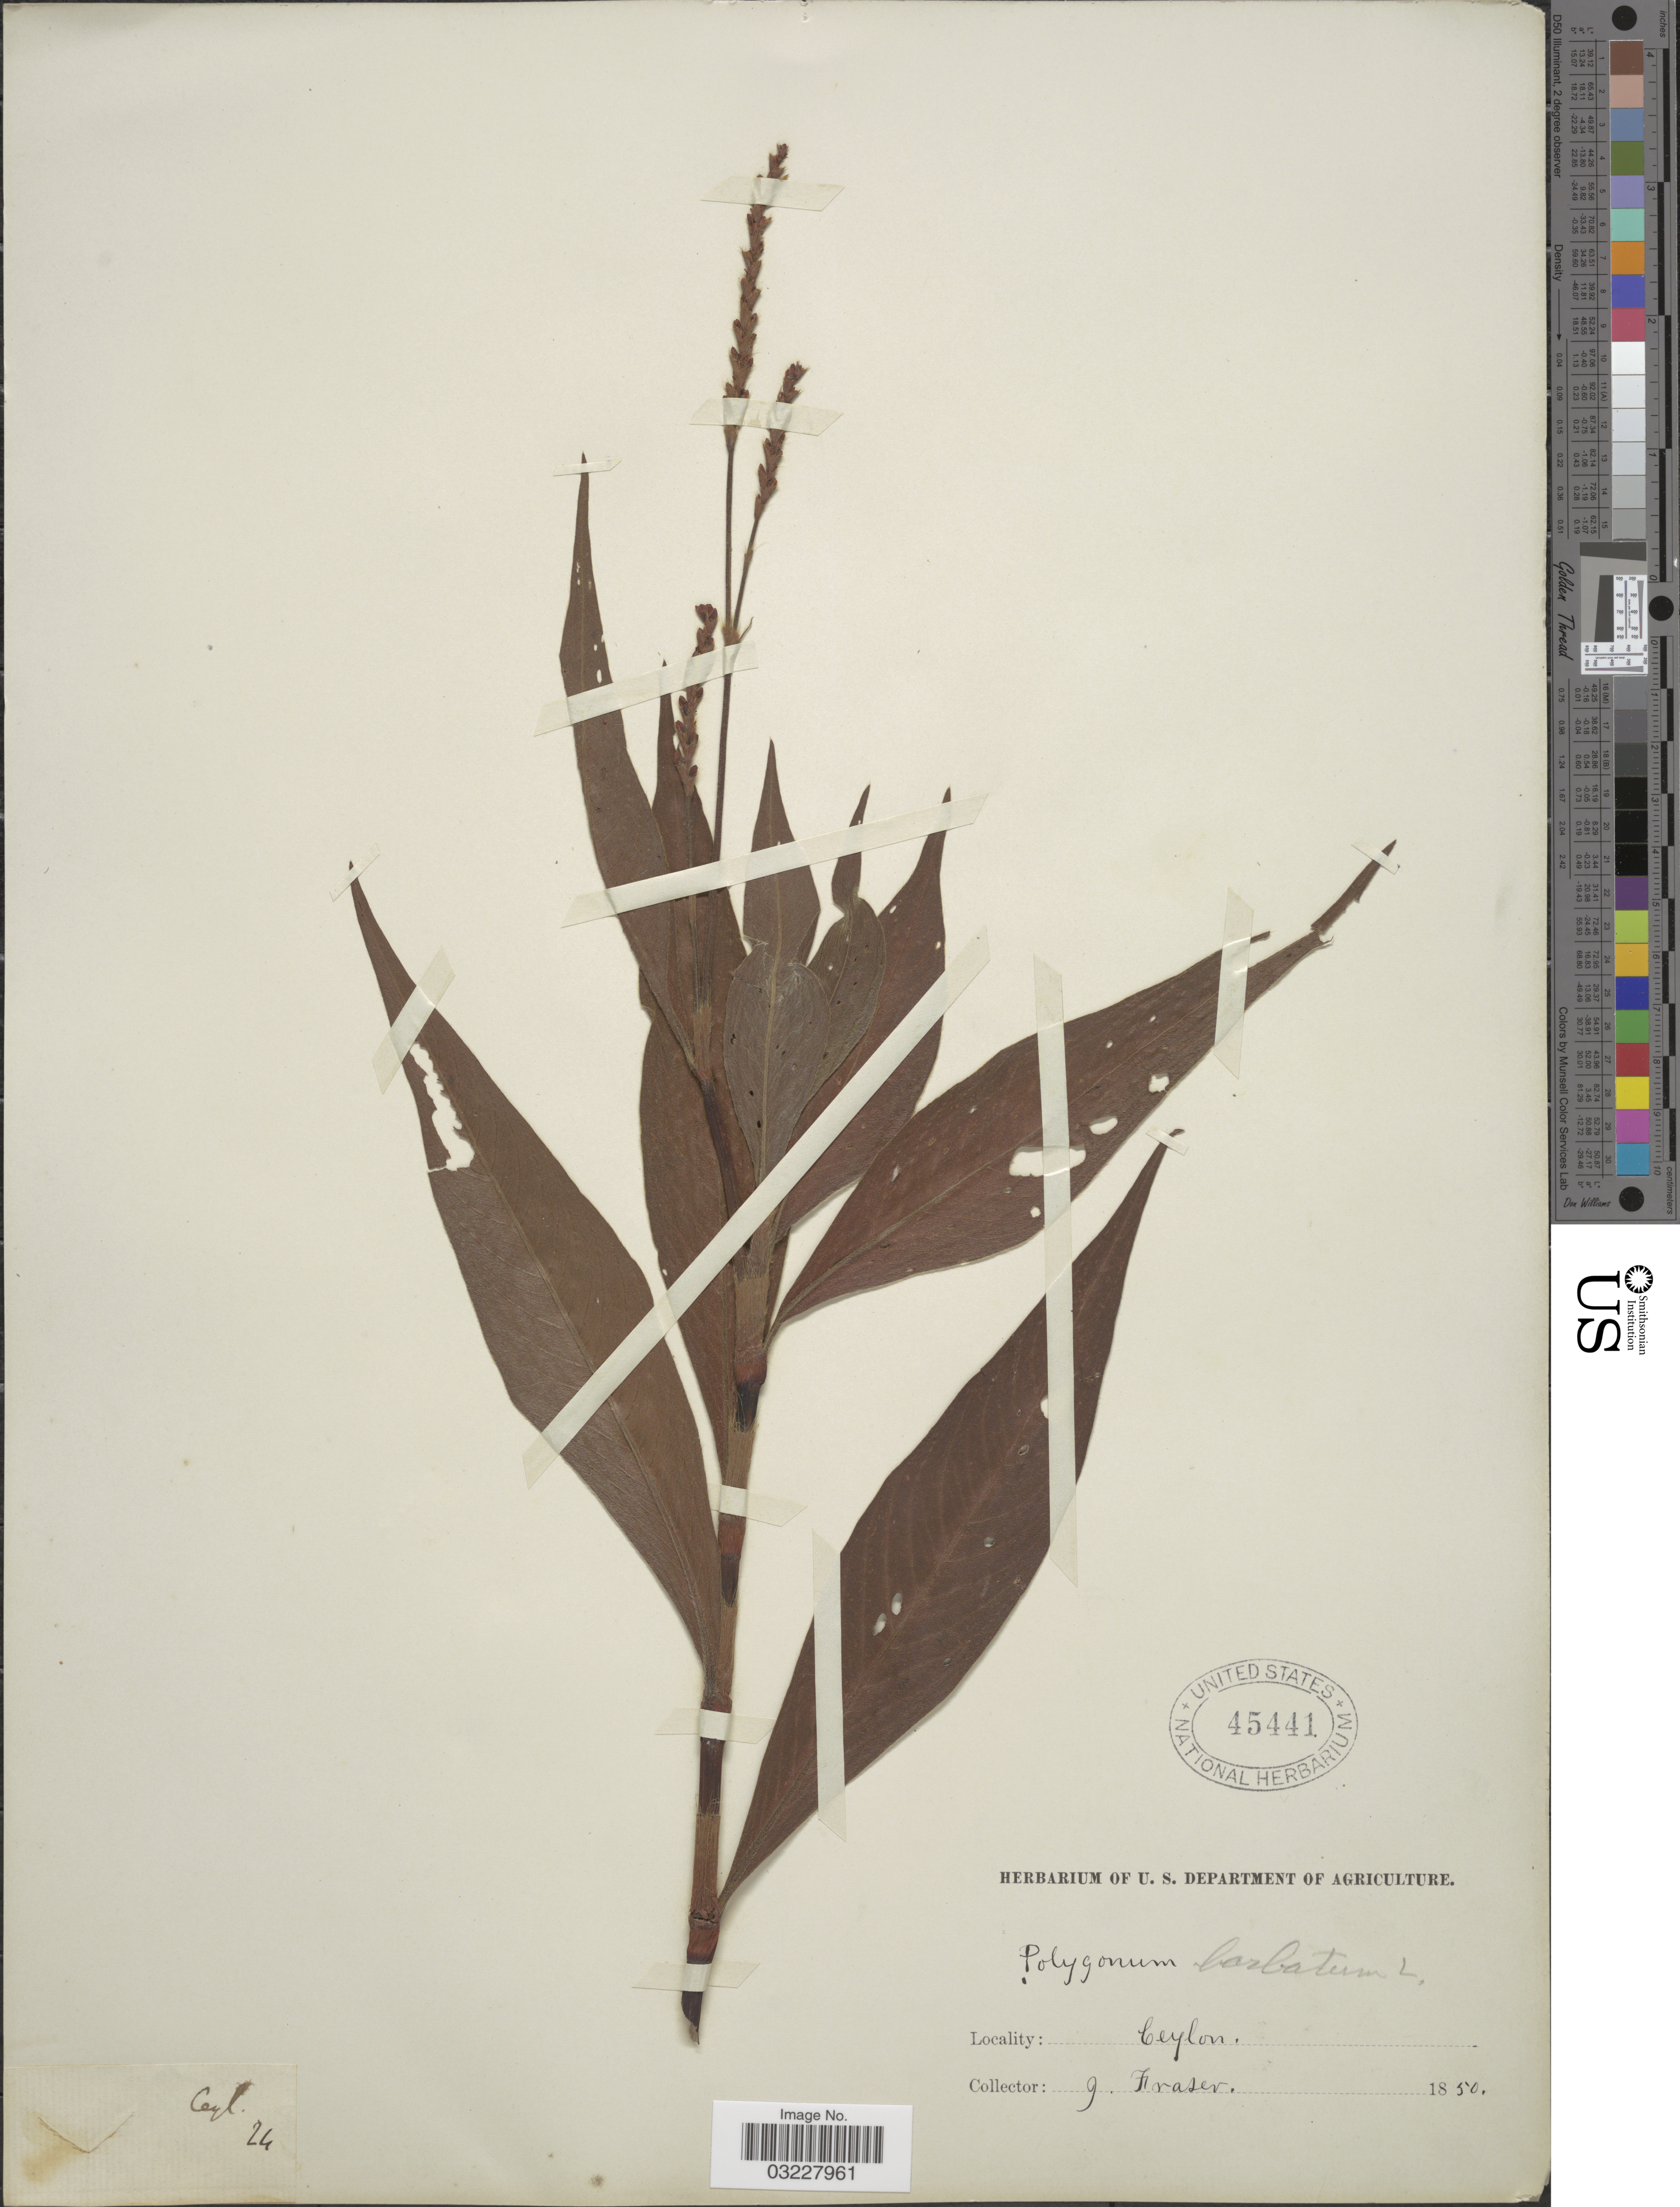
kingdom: Plantae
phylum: Tracheophyta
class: Magnoliopsida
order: Caryophyllales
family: Polygonaceae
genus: Polygonum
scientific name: Polygonum barbatum var. barbatum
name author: L.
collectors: J. Fraser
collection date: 1850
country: Sri Lanka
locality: Ceylon.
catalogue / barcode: US 45441